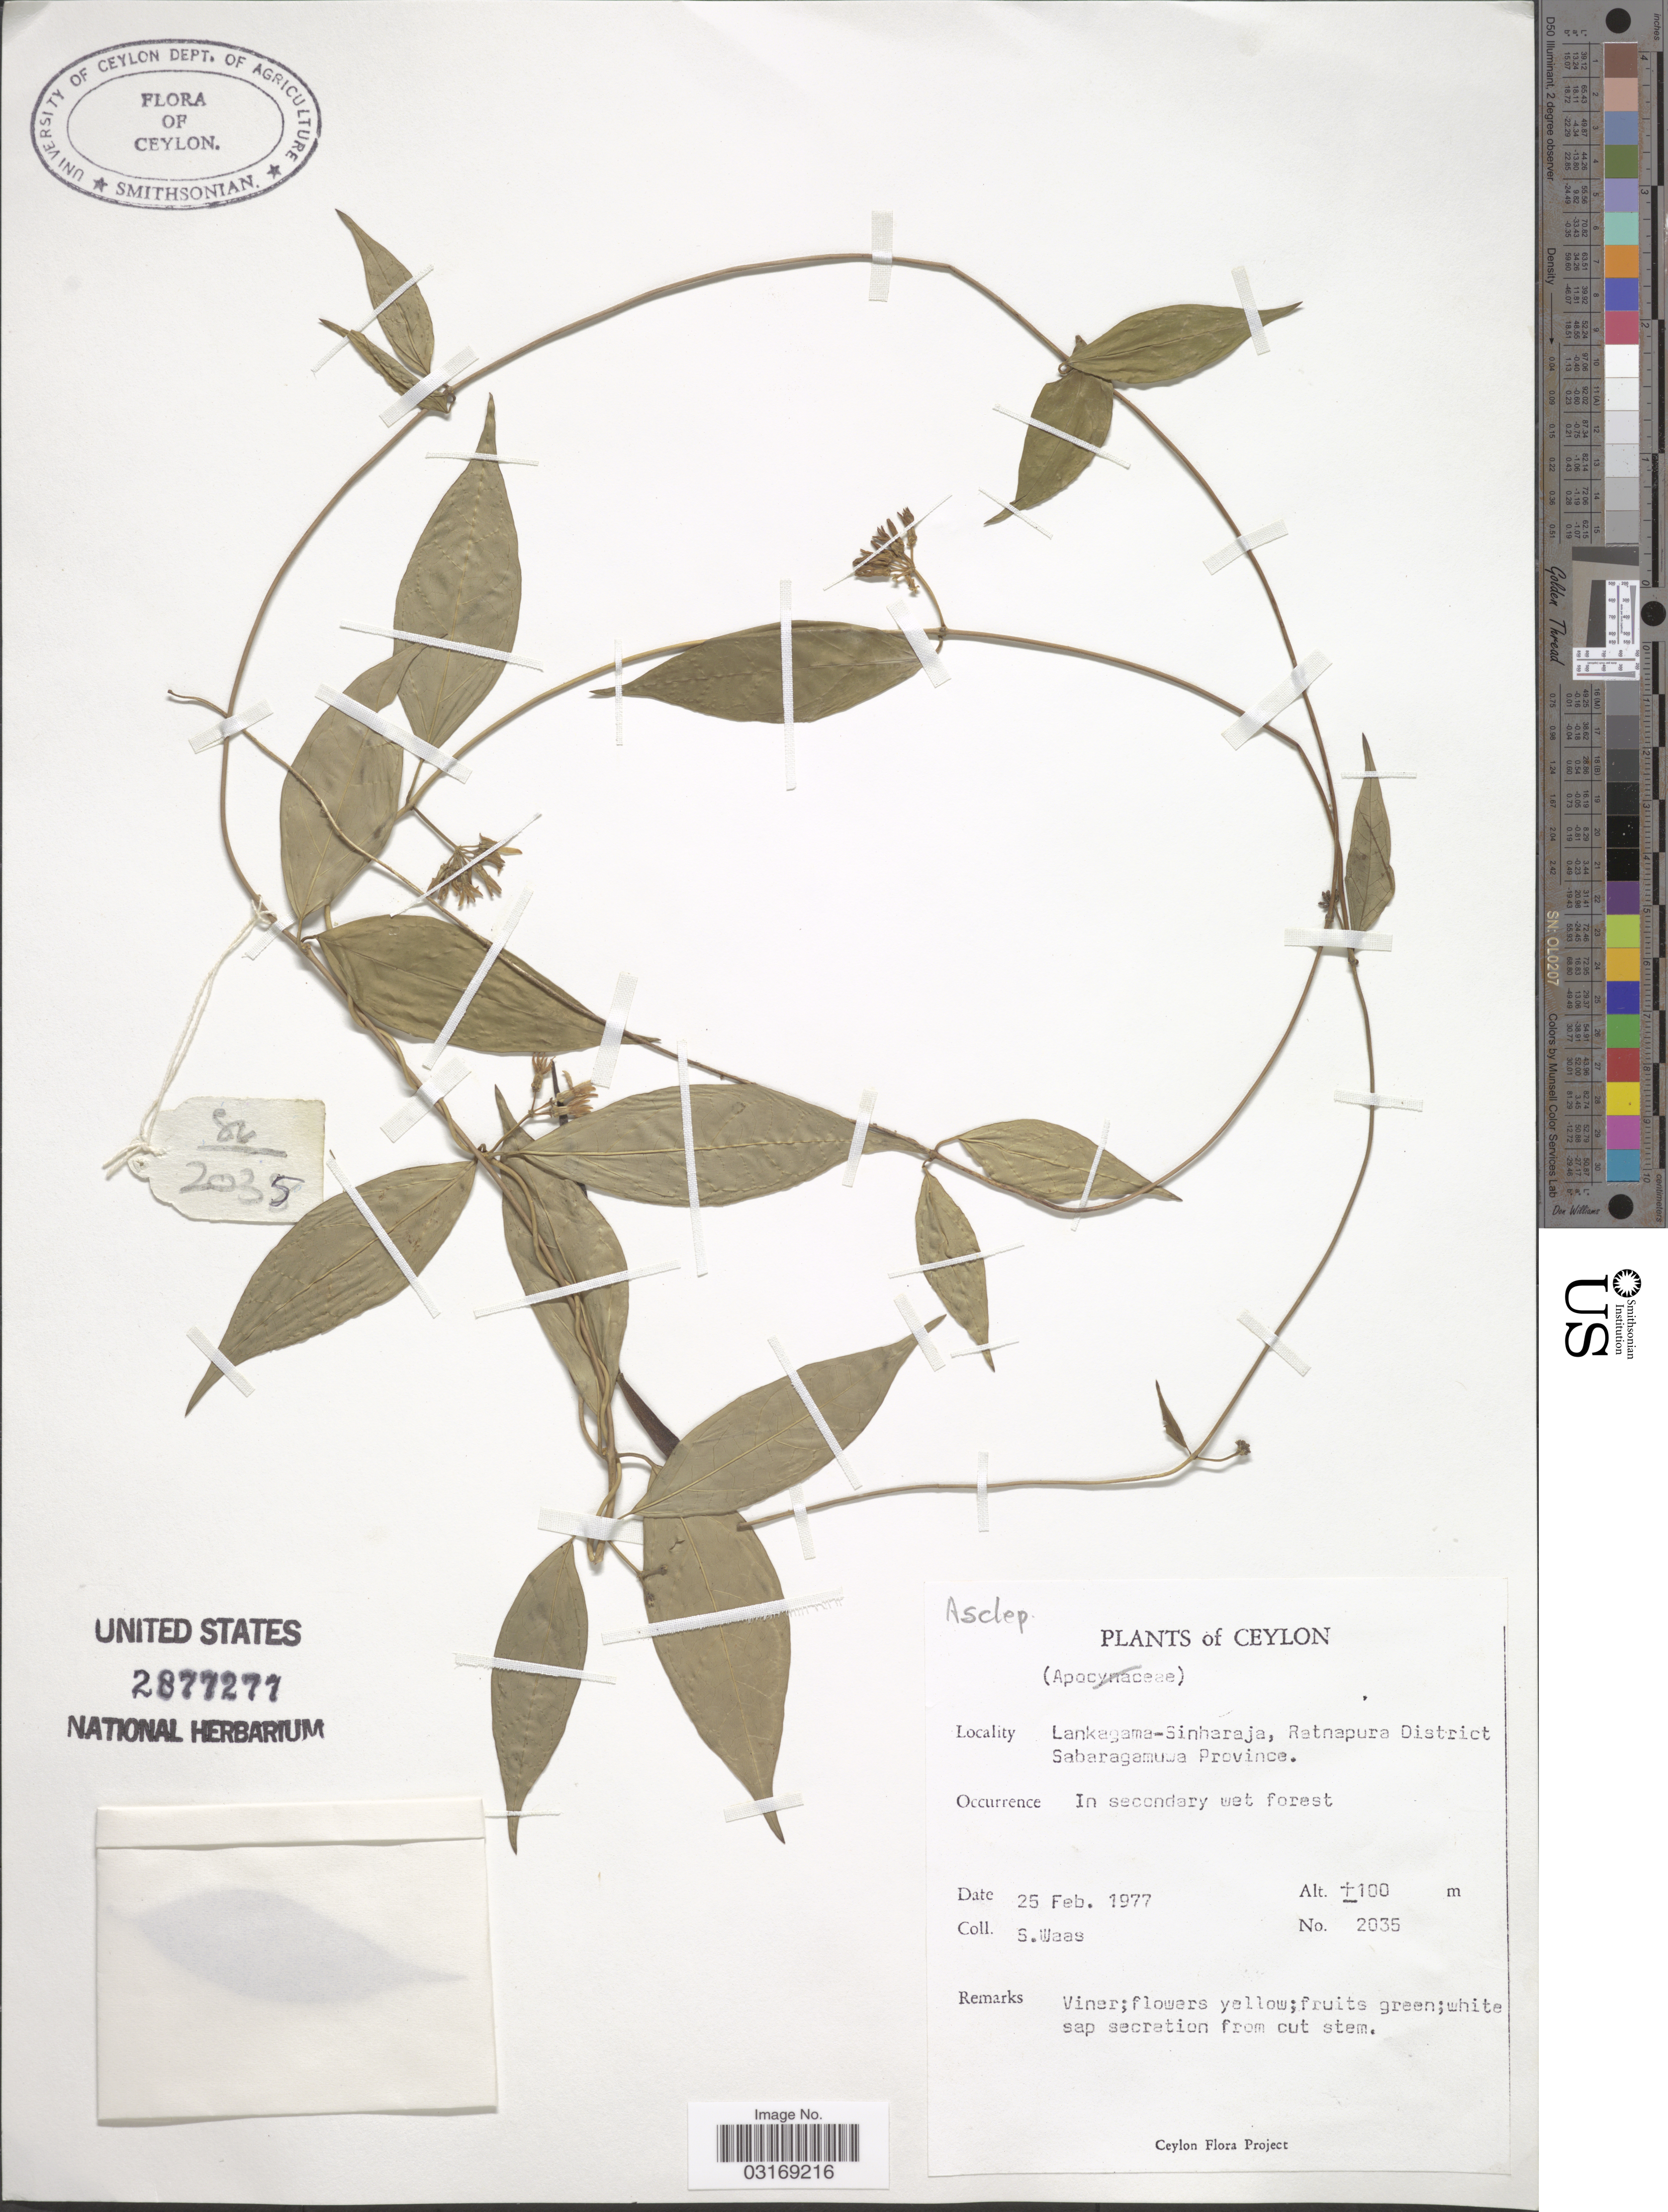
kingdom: Plantae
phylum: Tracheophyta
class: Magnoliopsida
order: Gentianales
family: Apocynaceae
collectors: S. Waas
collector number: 2035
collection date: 1977-02-25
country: Sri Lanka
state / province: Sabaragamuwa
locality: Ceylon. Lankagama-Sinharaja, Ratnapura District.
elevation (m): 100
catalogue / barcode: US 2877277